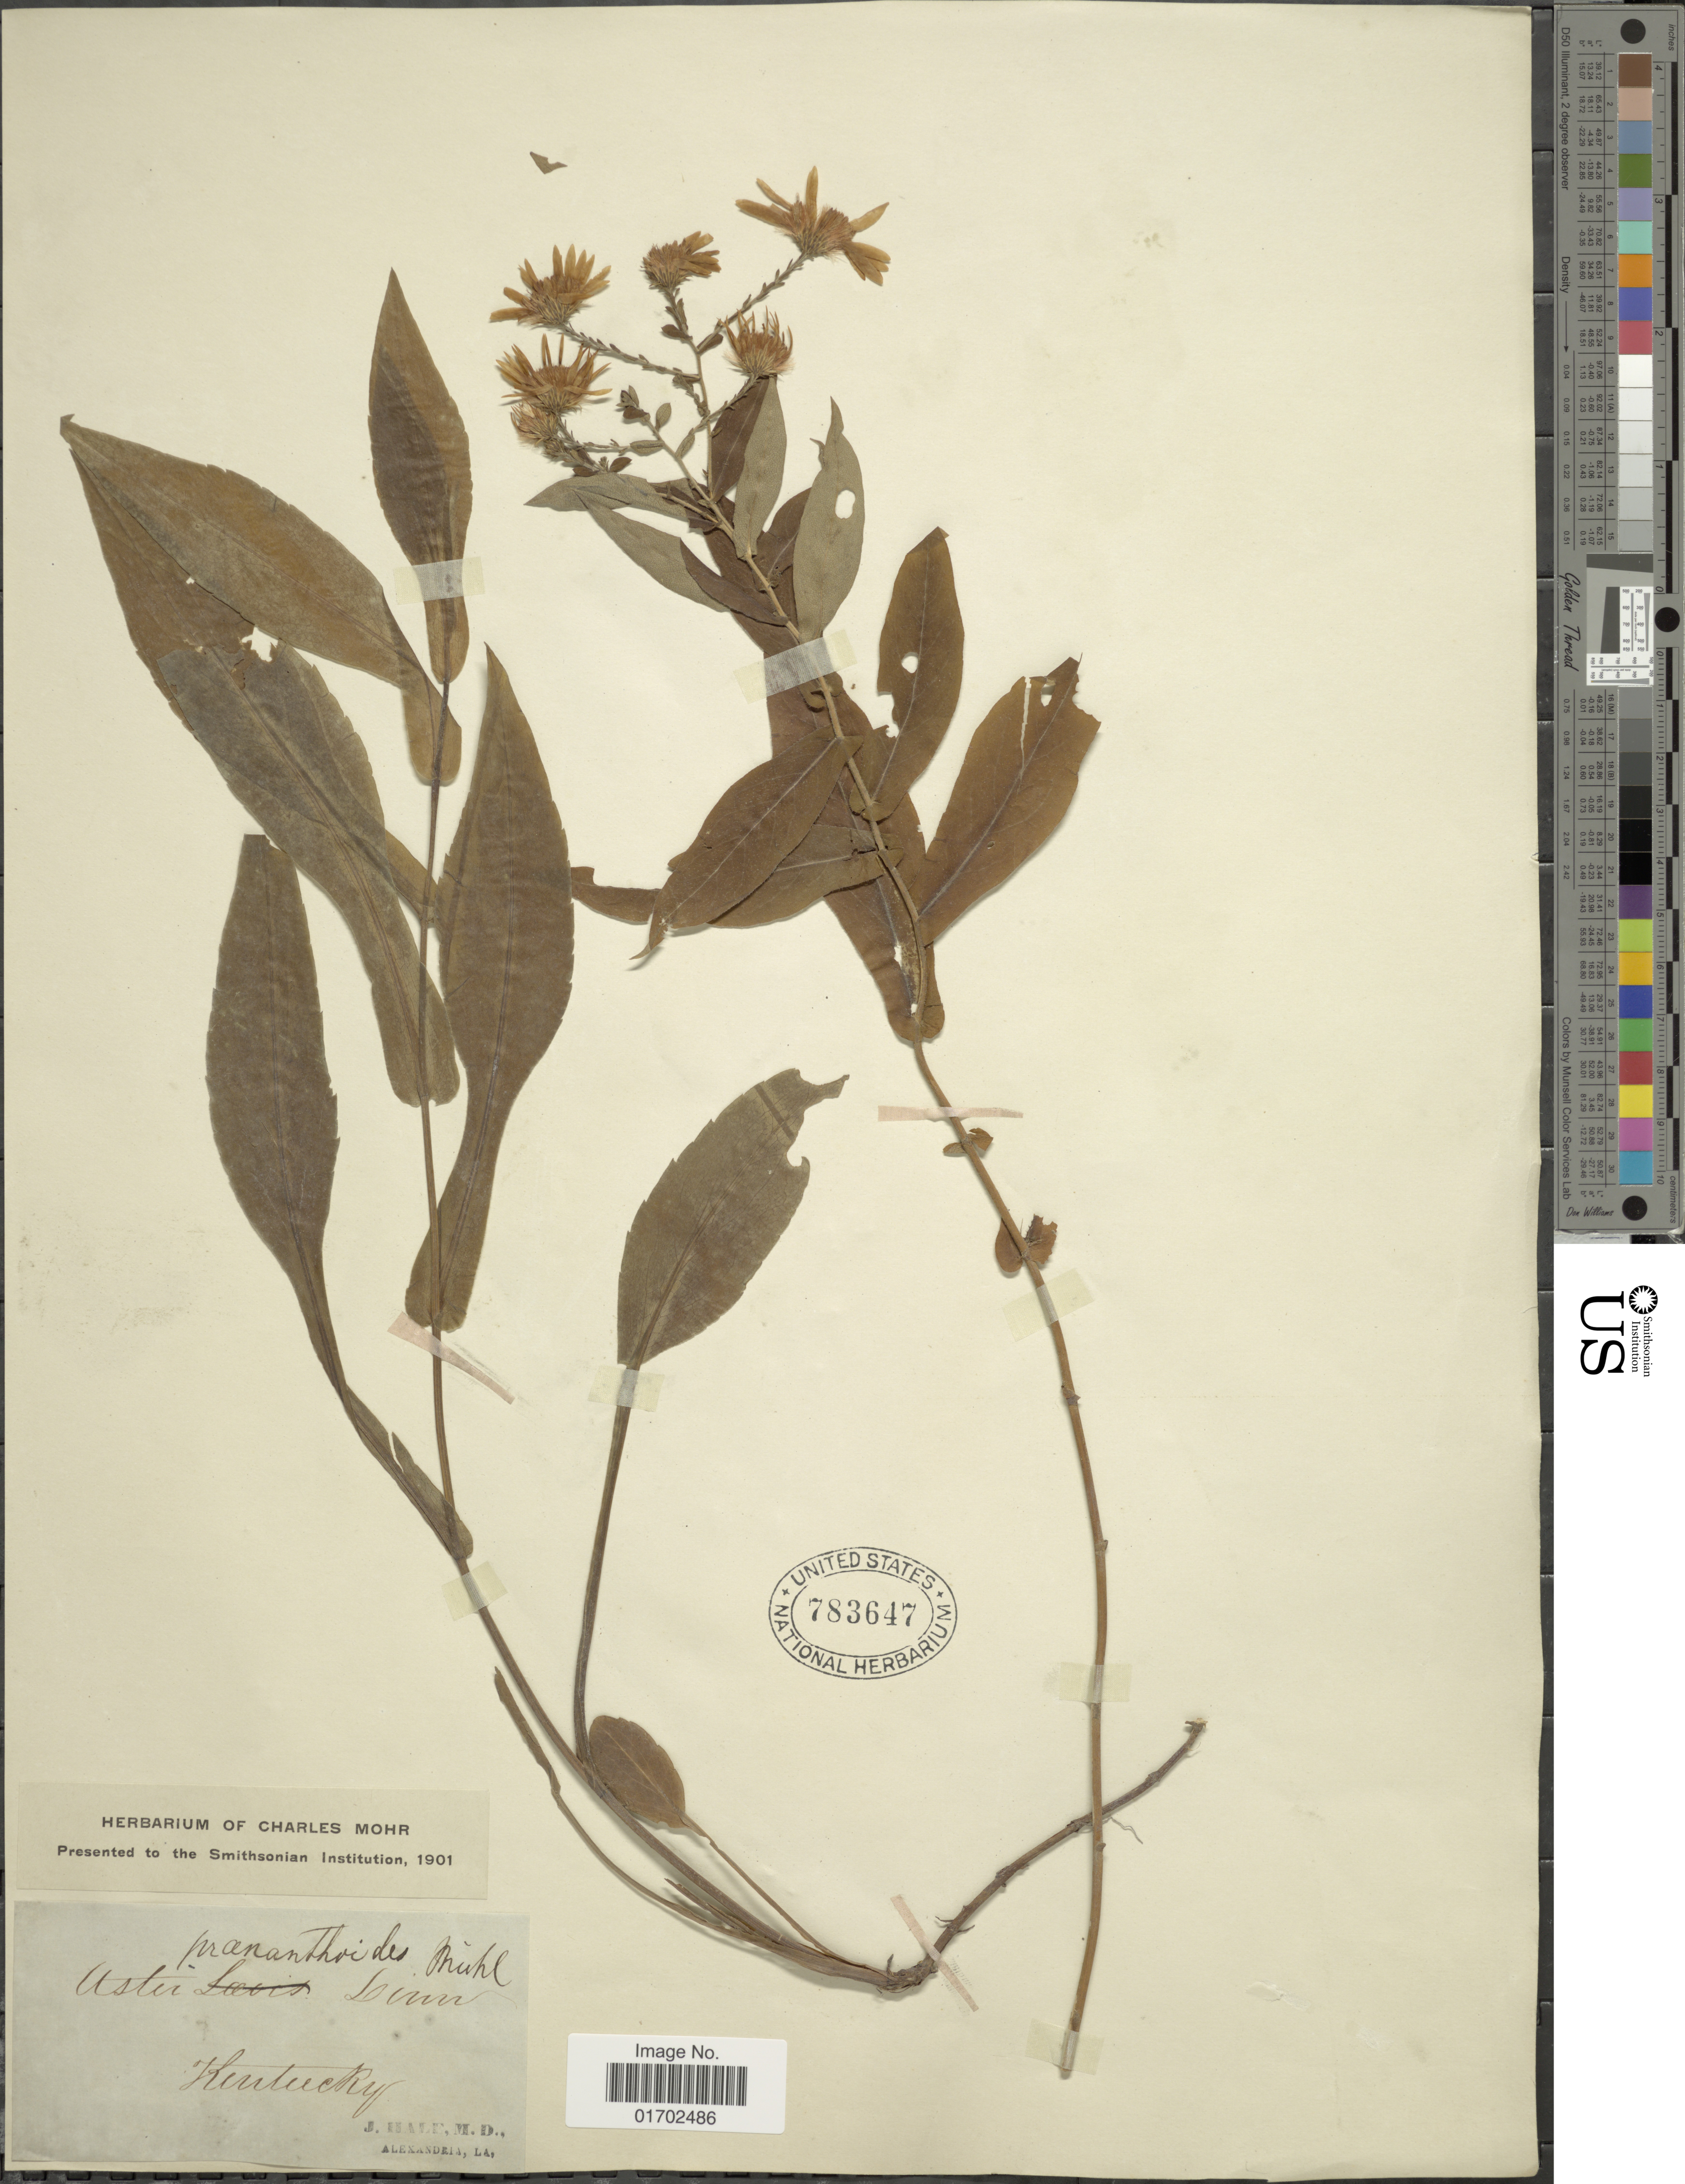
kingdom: Plantae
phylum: Tracheophyta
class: Magnoliopsida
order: Asterales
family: Asteraceae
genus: Symphyotrichum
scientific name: Symphyotrichum prenanthoides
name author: (Muhl. ex Willd.) G.L. Nesom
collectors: J. Hale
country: United States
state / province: Kentucky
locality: Kentucky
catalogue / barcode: US 783647